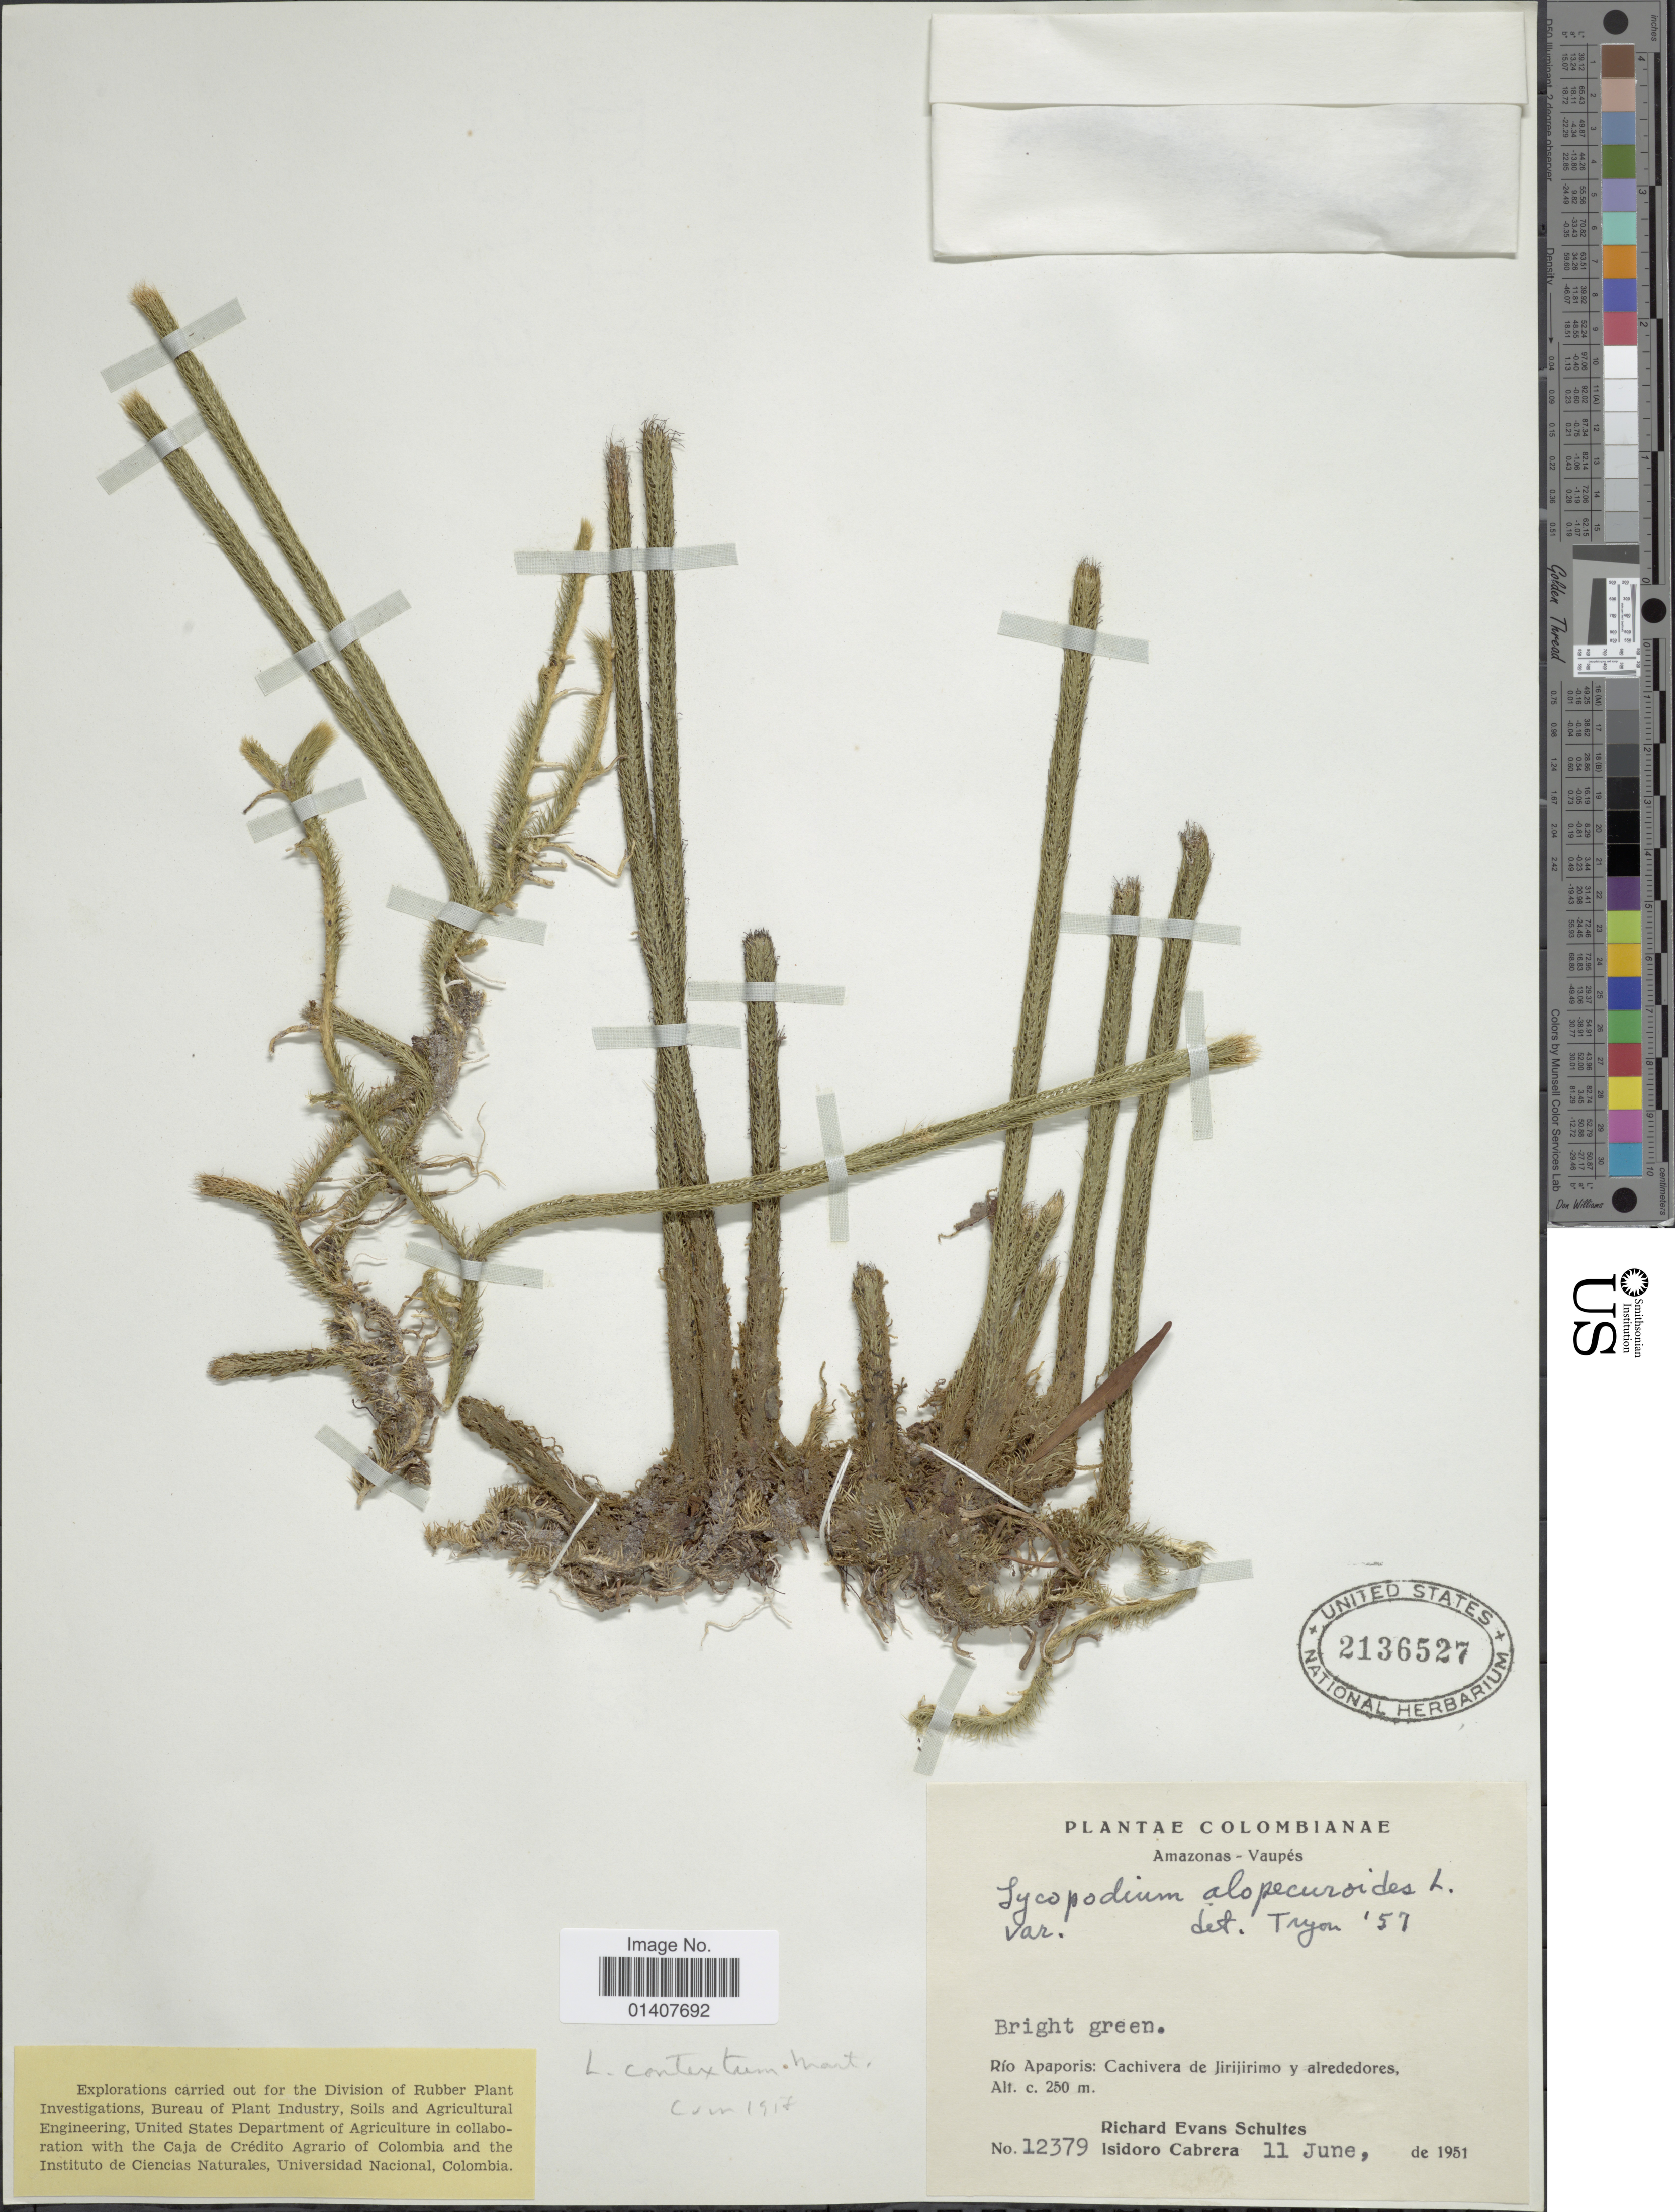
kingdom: Plantae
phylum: Tracheophyta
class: Lycopodiopsida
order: Lycopodiales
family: Lycopodiaceae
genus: Pseudolycopodiella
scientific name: Pseudolycopodiella contexta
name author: (C. Mart.) Holub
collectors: R. E. Schultes & I. Cabrera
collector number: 12379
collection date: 1951-06-11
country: Colombia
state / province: Vaupés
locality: Amazonas-Vaupés, Rio Apaporis: Cachivera de Jirijirimo y alrededores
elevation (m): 250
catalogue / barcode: US 2136527